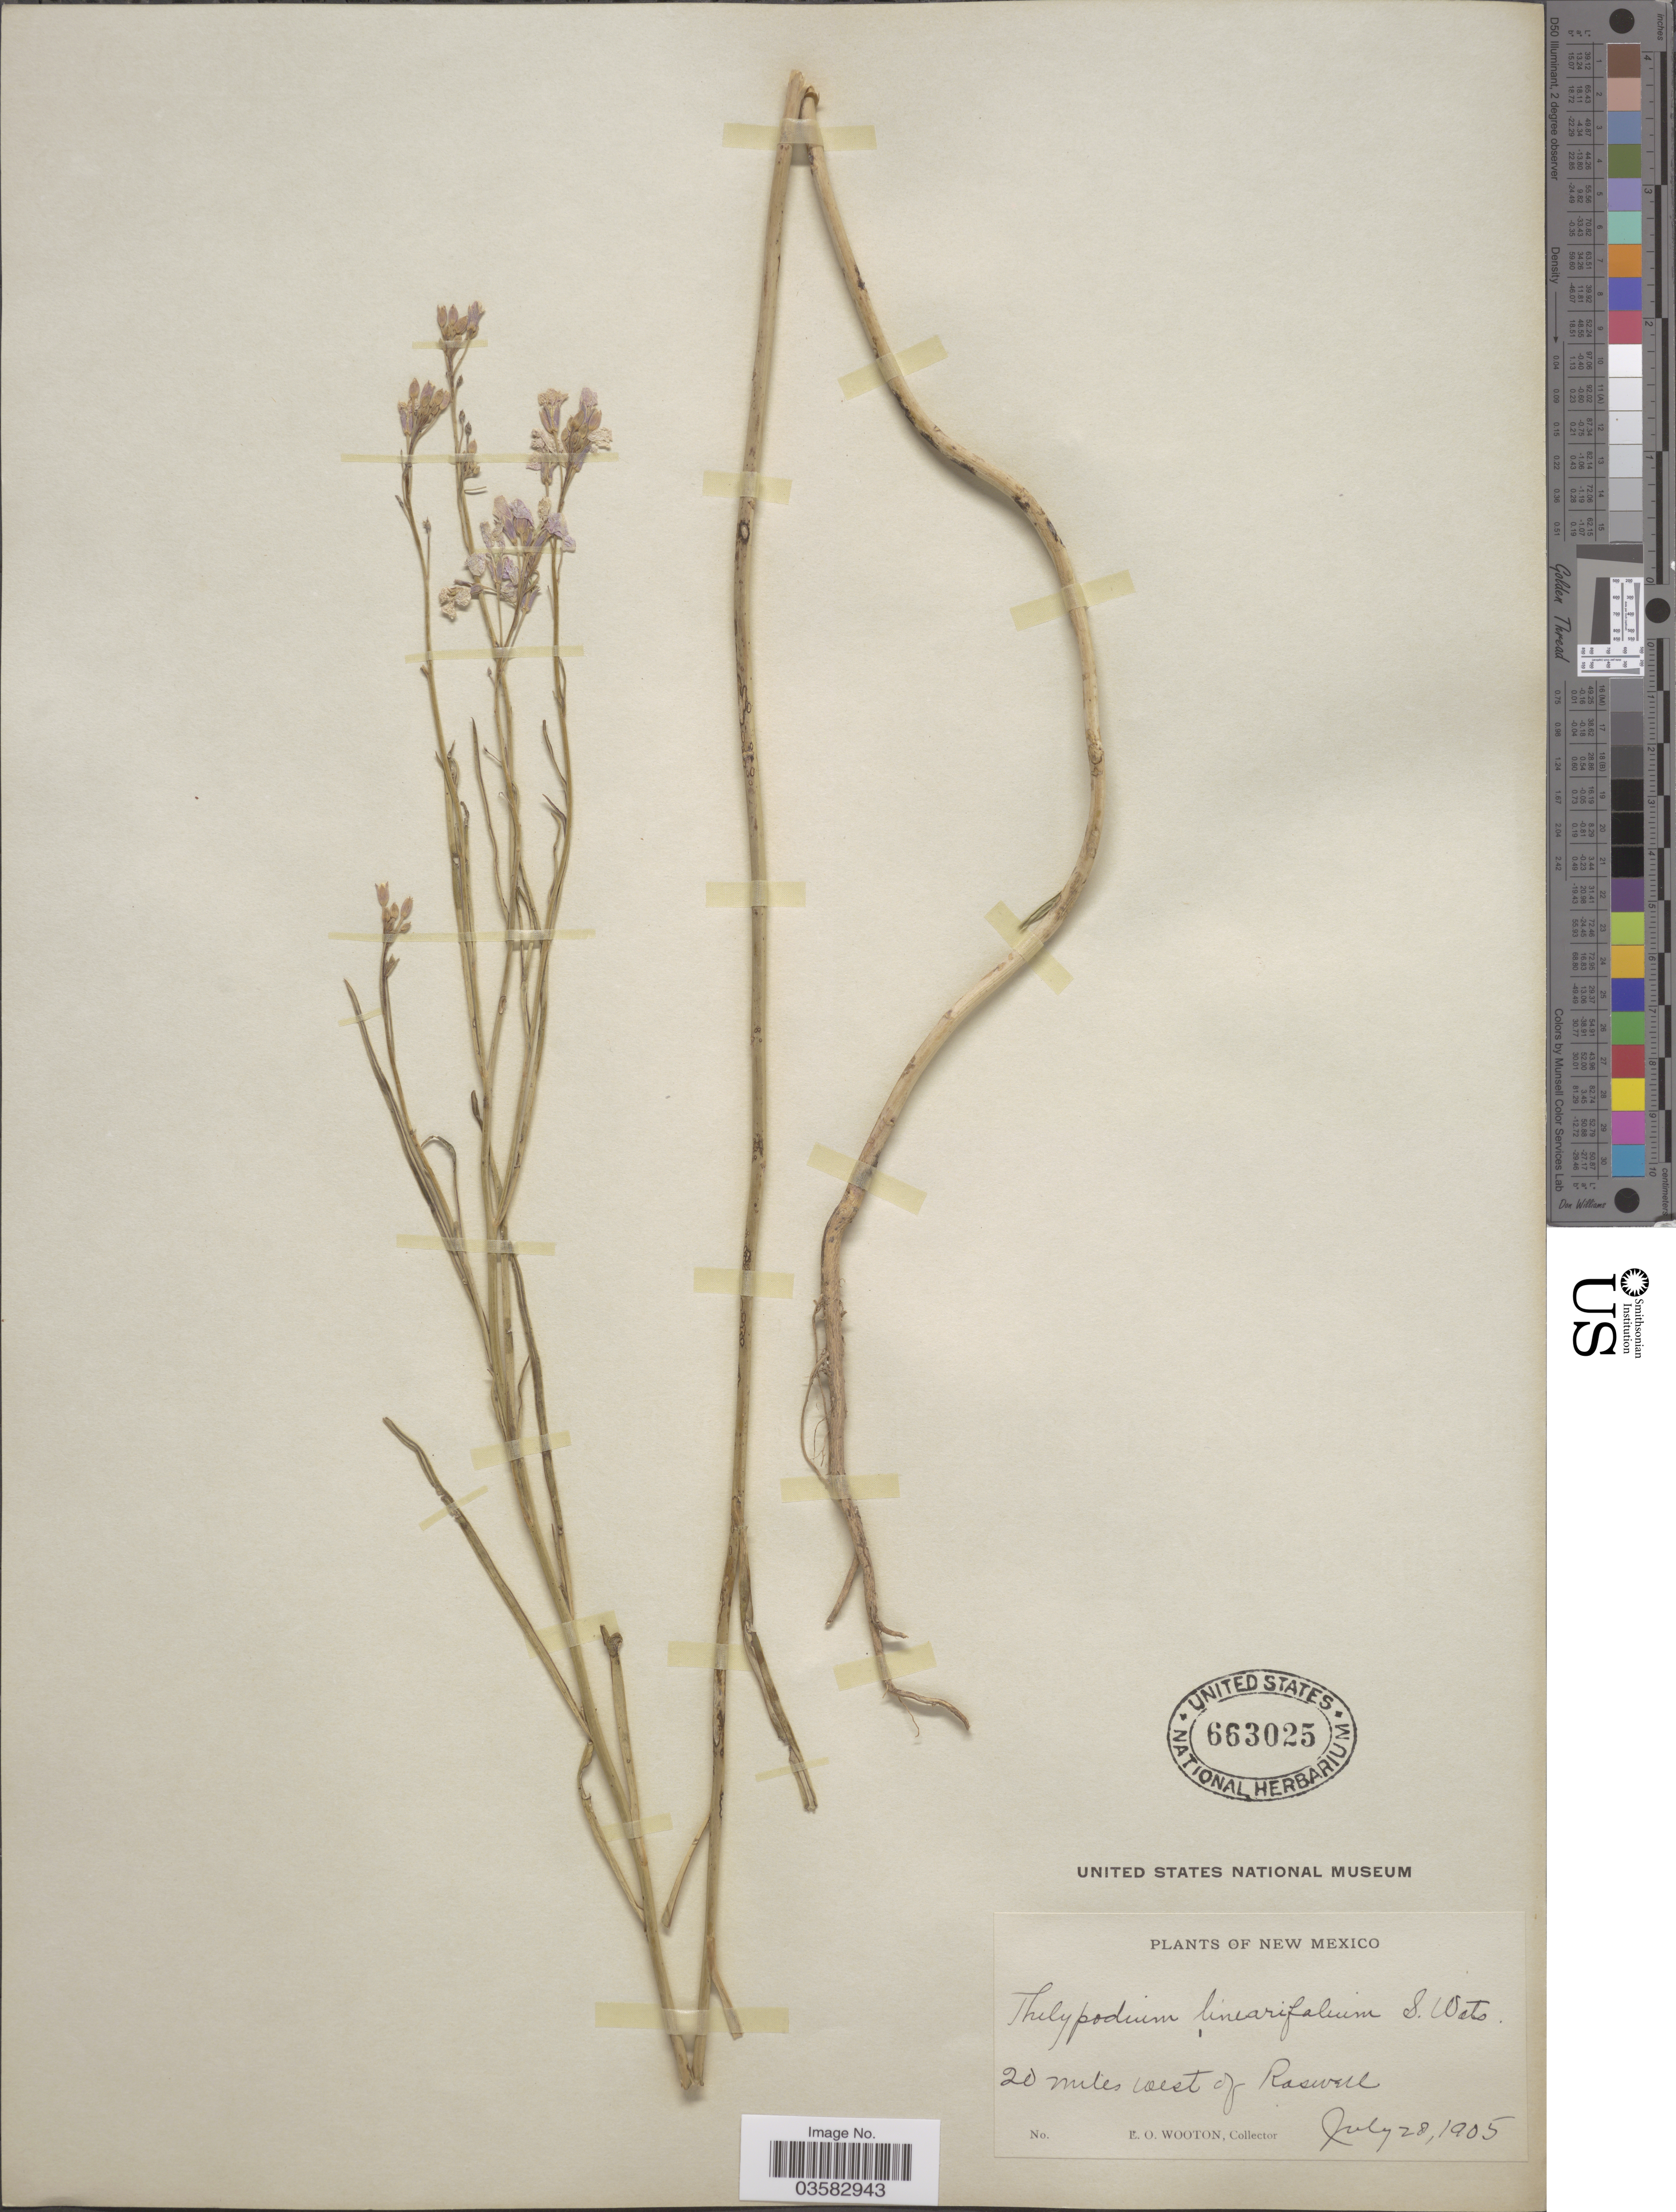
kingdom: Plantae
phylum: Tracheophyta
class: Magnoliopsida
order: Brassicales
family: Brassicaceae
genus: Sisymbrium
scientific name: Sisymbrium linearifolium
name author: (A. Gray) Payson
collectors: E. O. Wooton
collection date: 1905-07-28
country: United States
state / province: New Mexico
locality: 20 miles west of Roswell.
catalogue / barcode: US 663025